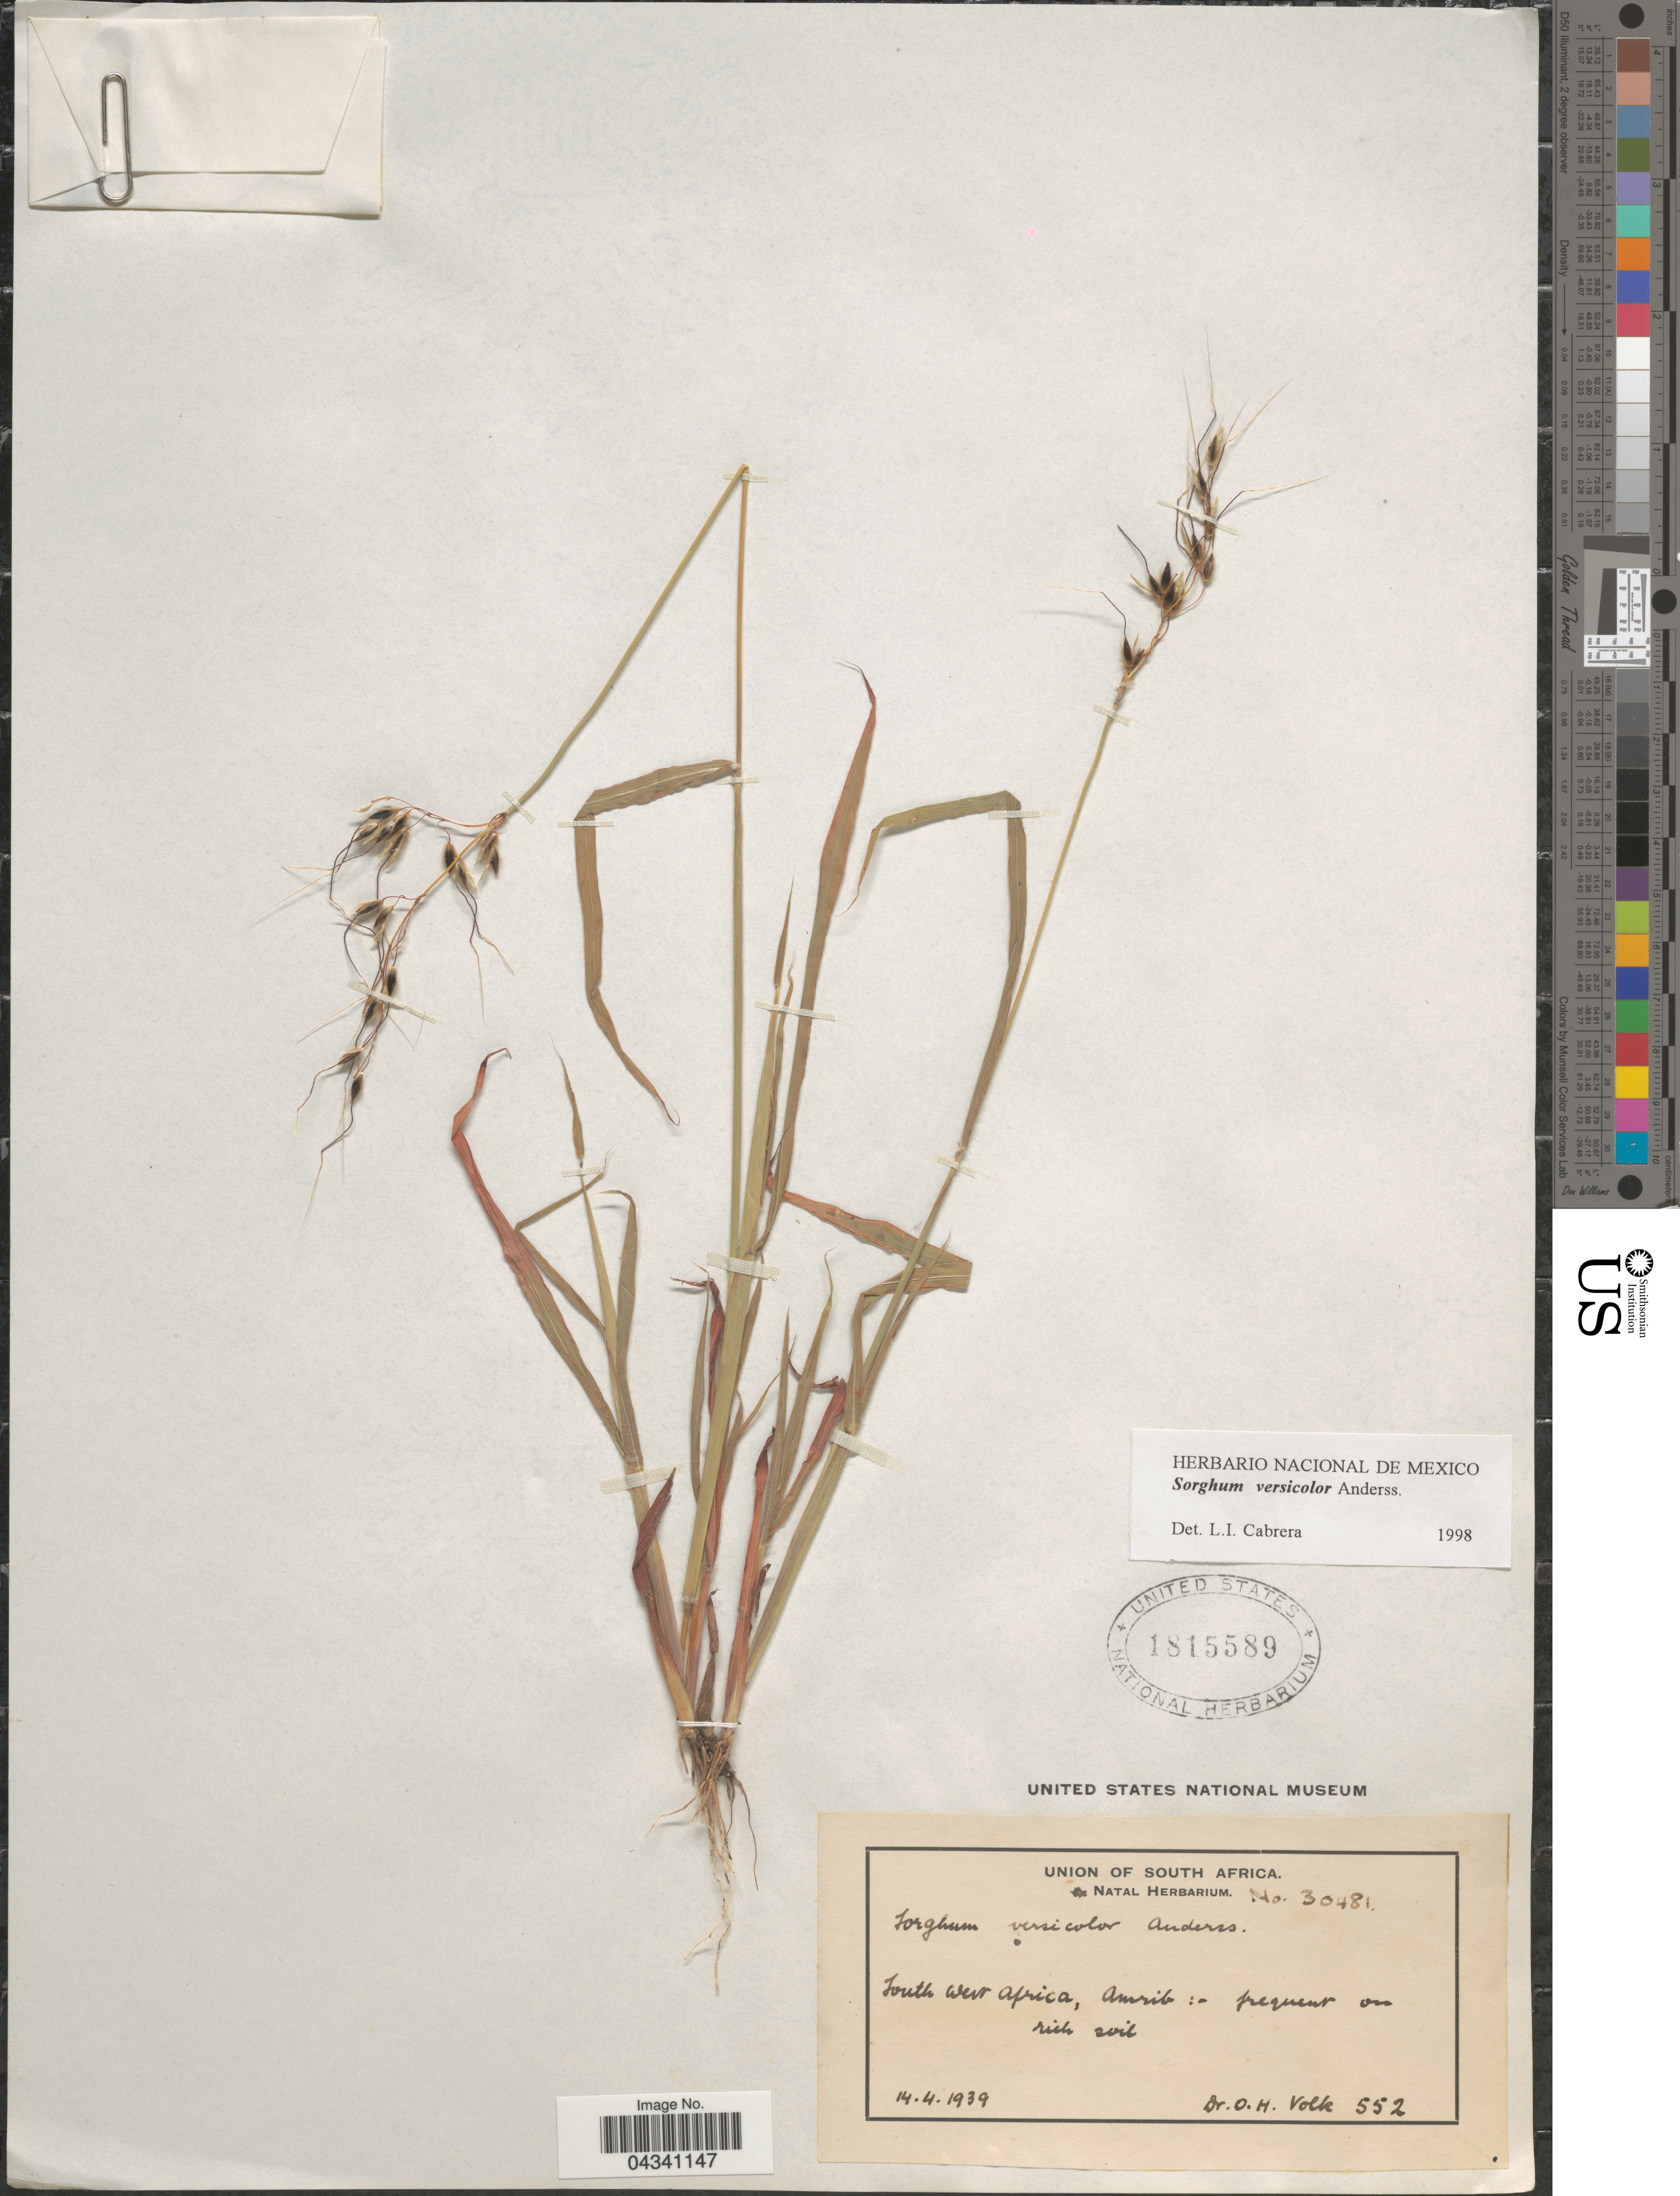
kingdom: Plantae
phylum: Tracheophyta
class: Liliopsida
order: Poales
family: Poaceae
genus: Sorghum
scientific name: Sorghum versicolor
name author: Andersson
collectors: O. Volk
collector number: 552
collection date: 1939-04-14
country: Namibia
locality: Union of South Africa. South West Africa, Amrib.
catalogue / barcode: US 1815589